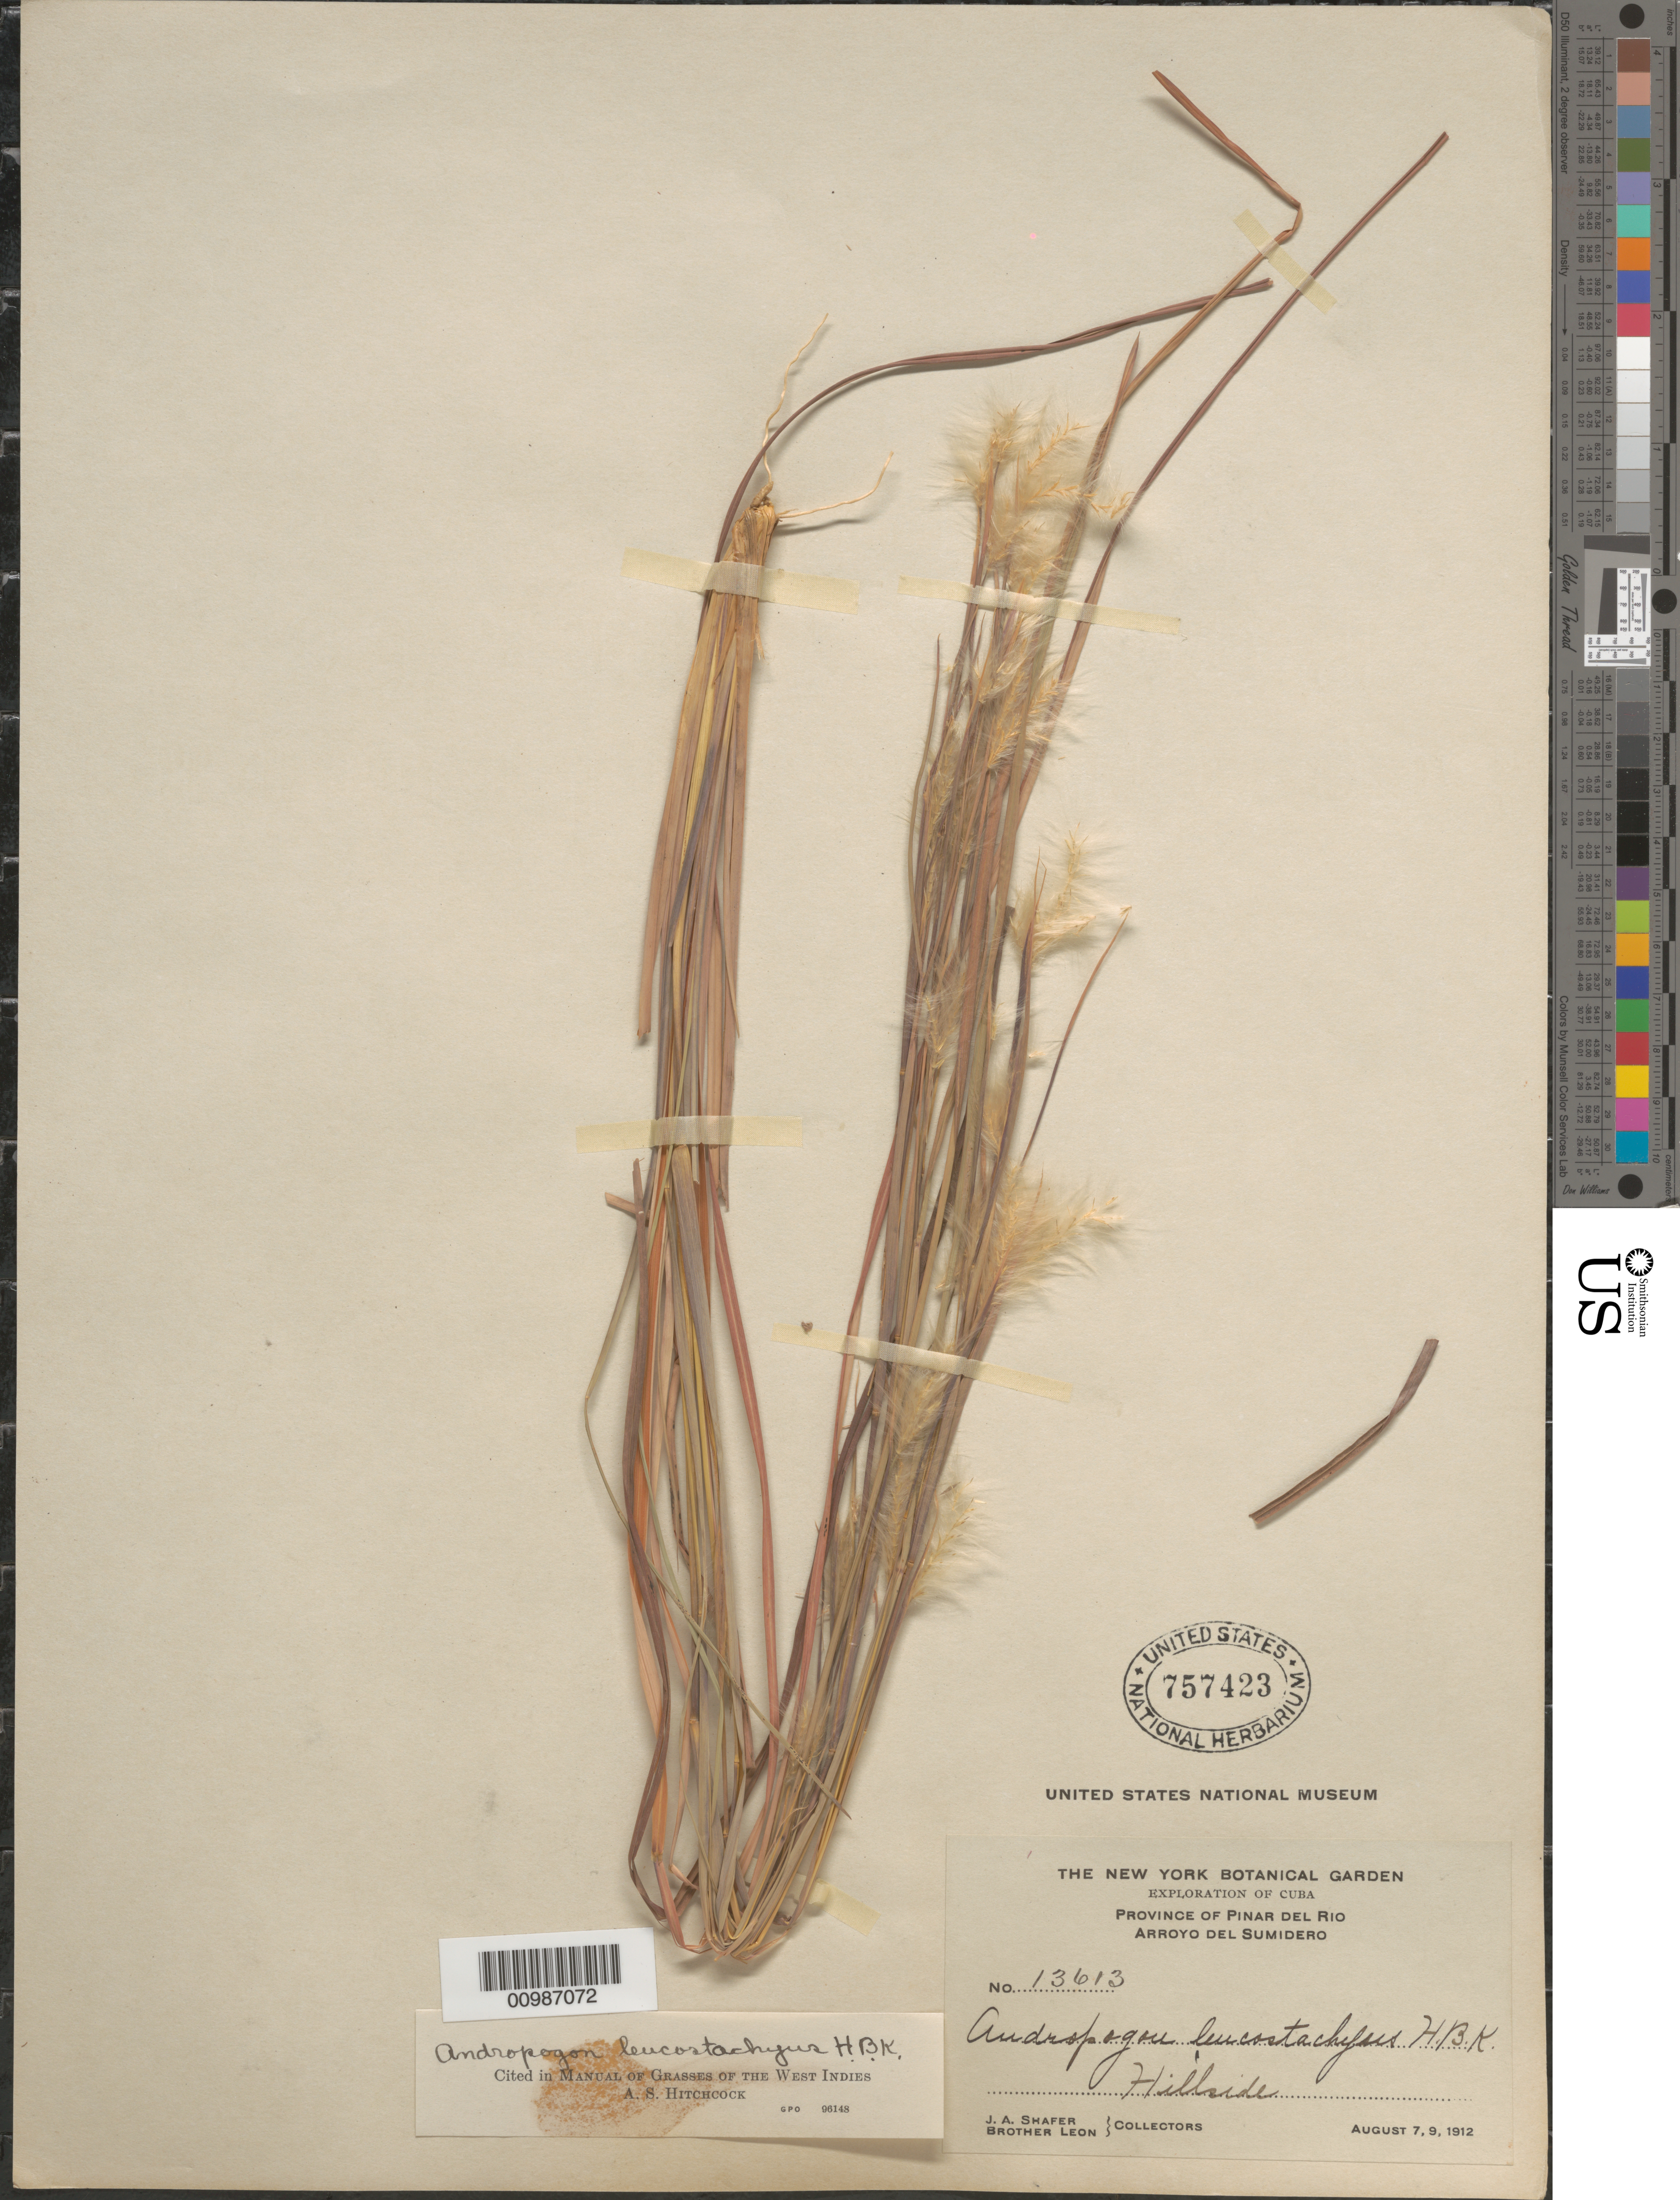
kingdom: Plantae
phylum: Tracheophyta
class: Liliopsida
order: Poales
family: Poaceae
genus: Andropogon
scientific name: Andropogon leucostachyus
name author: Kunth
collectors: J. A. Shafer & Bro. León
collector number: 13613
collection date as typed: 07 Aug 1912 to09 Aug 1912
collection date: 1912-08-07/1912-08-09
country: Cuba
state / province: Pinar del Rio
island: Cuba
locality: Pinar del Rio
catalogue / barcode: US 757423